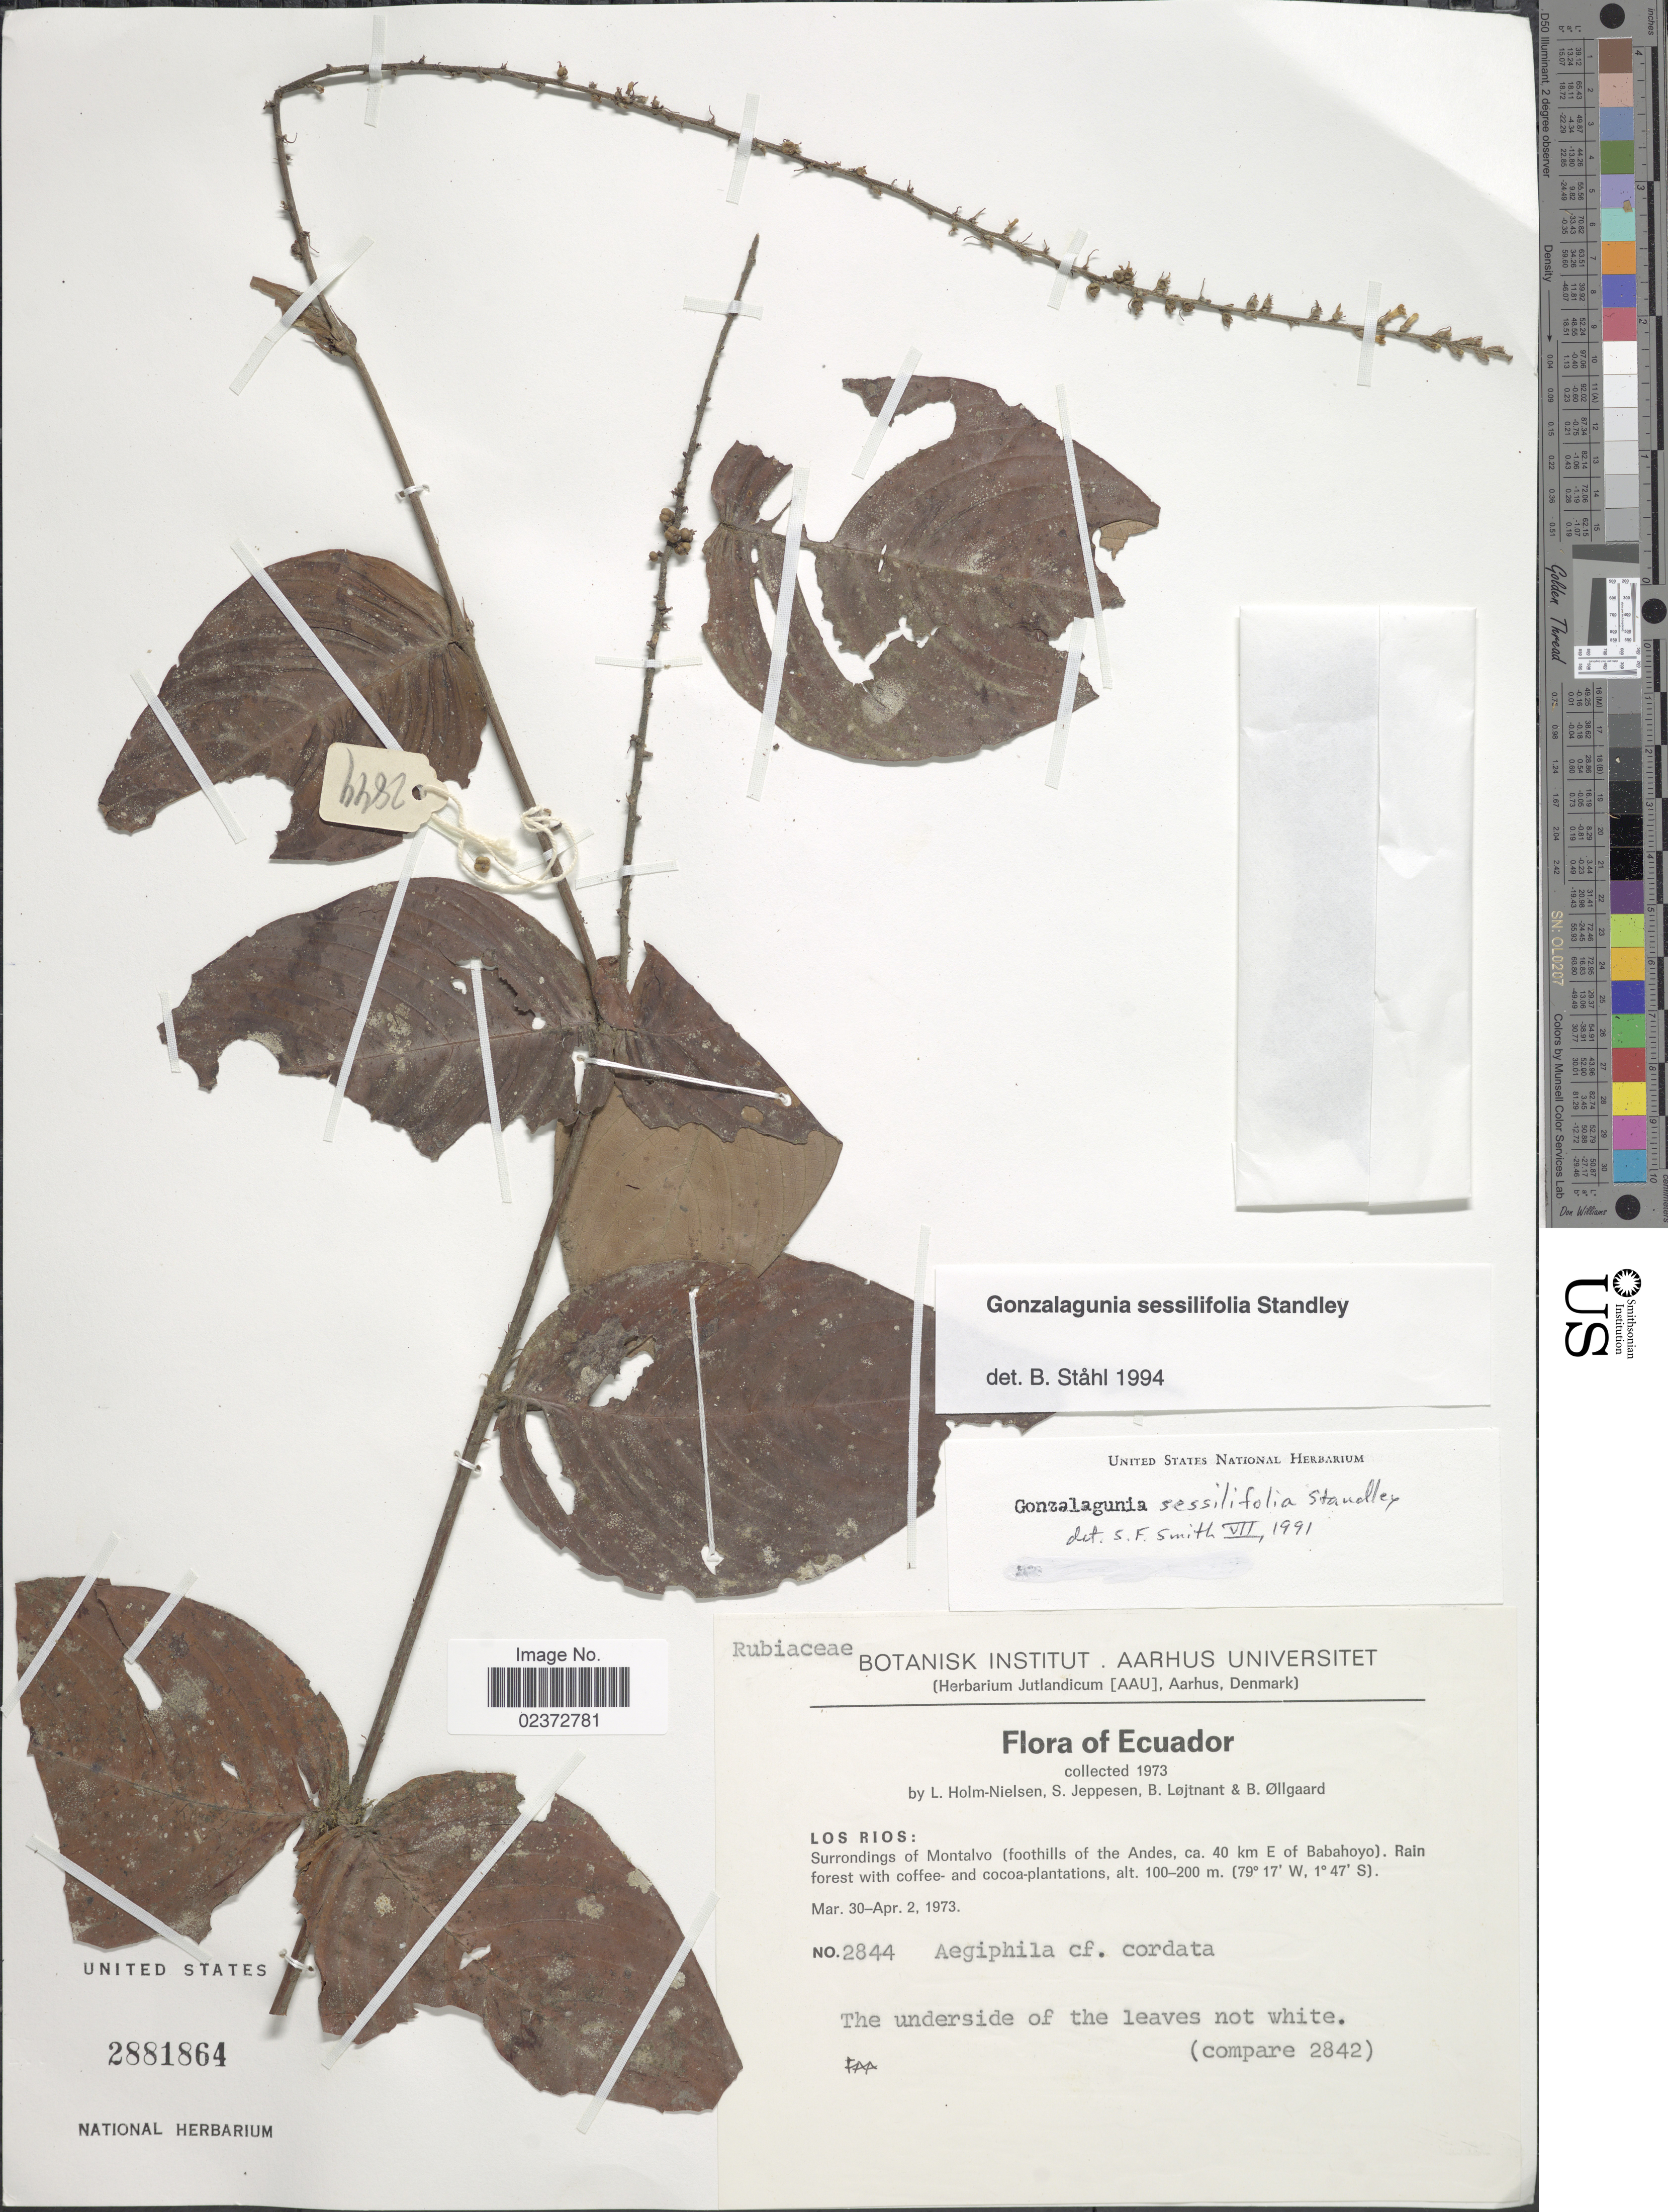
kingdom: Plantae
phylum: Tracheophyta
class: Magnoliopsida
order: Gentianales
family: Rubiaceae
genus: Gonzalagunia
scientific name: Gonzalagunia sessilifolia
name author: Standl.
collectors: L. B. Holm-Nielsen, S. Jeppesen, B. Löjtnant & B. Øllgaard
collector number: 2844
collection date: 1973-03-30/1973-04-02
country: Ecuador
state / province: Los Ríos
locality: Surroundings of Montalvo (foothills of the Andes, ca. 40 km E of Babahoyo). In rain forest with coffee- and cocoa-plantations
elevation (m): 100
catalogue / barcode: US 2881864